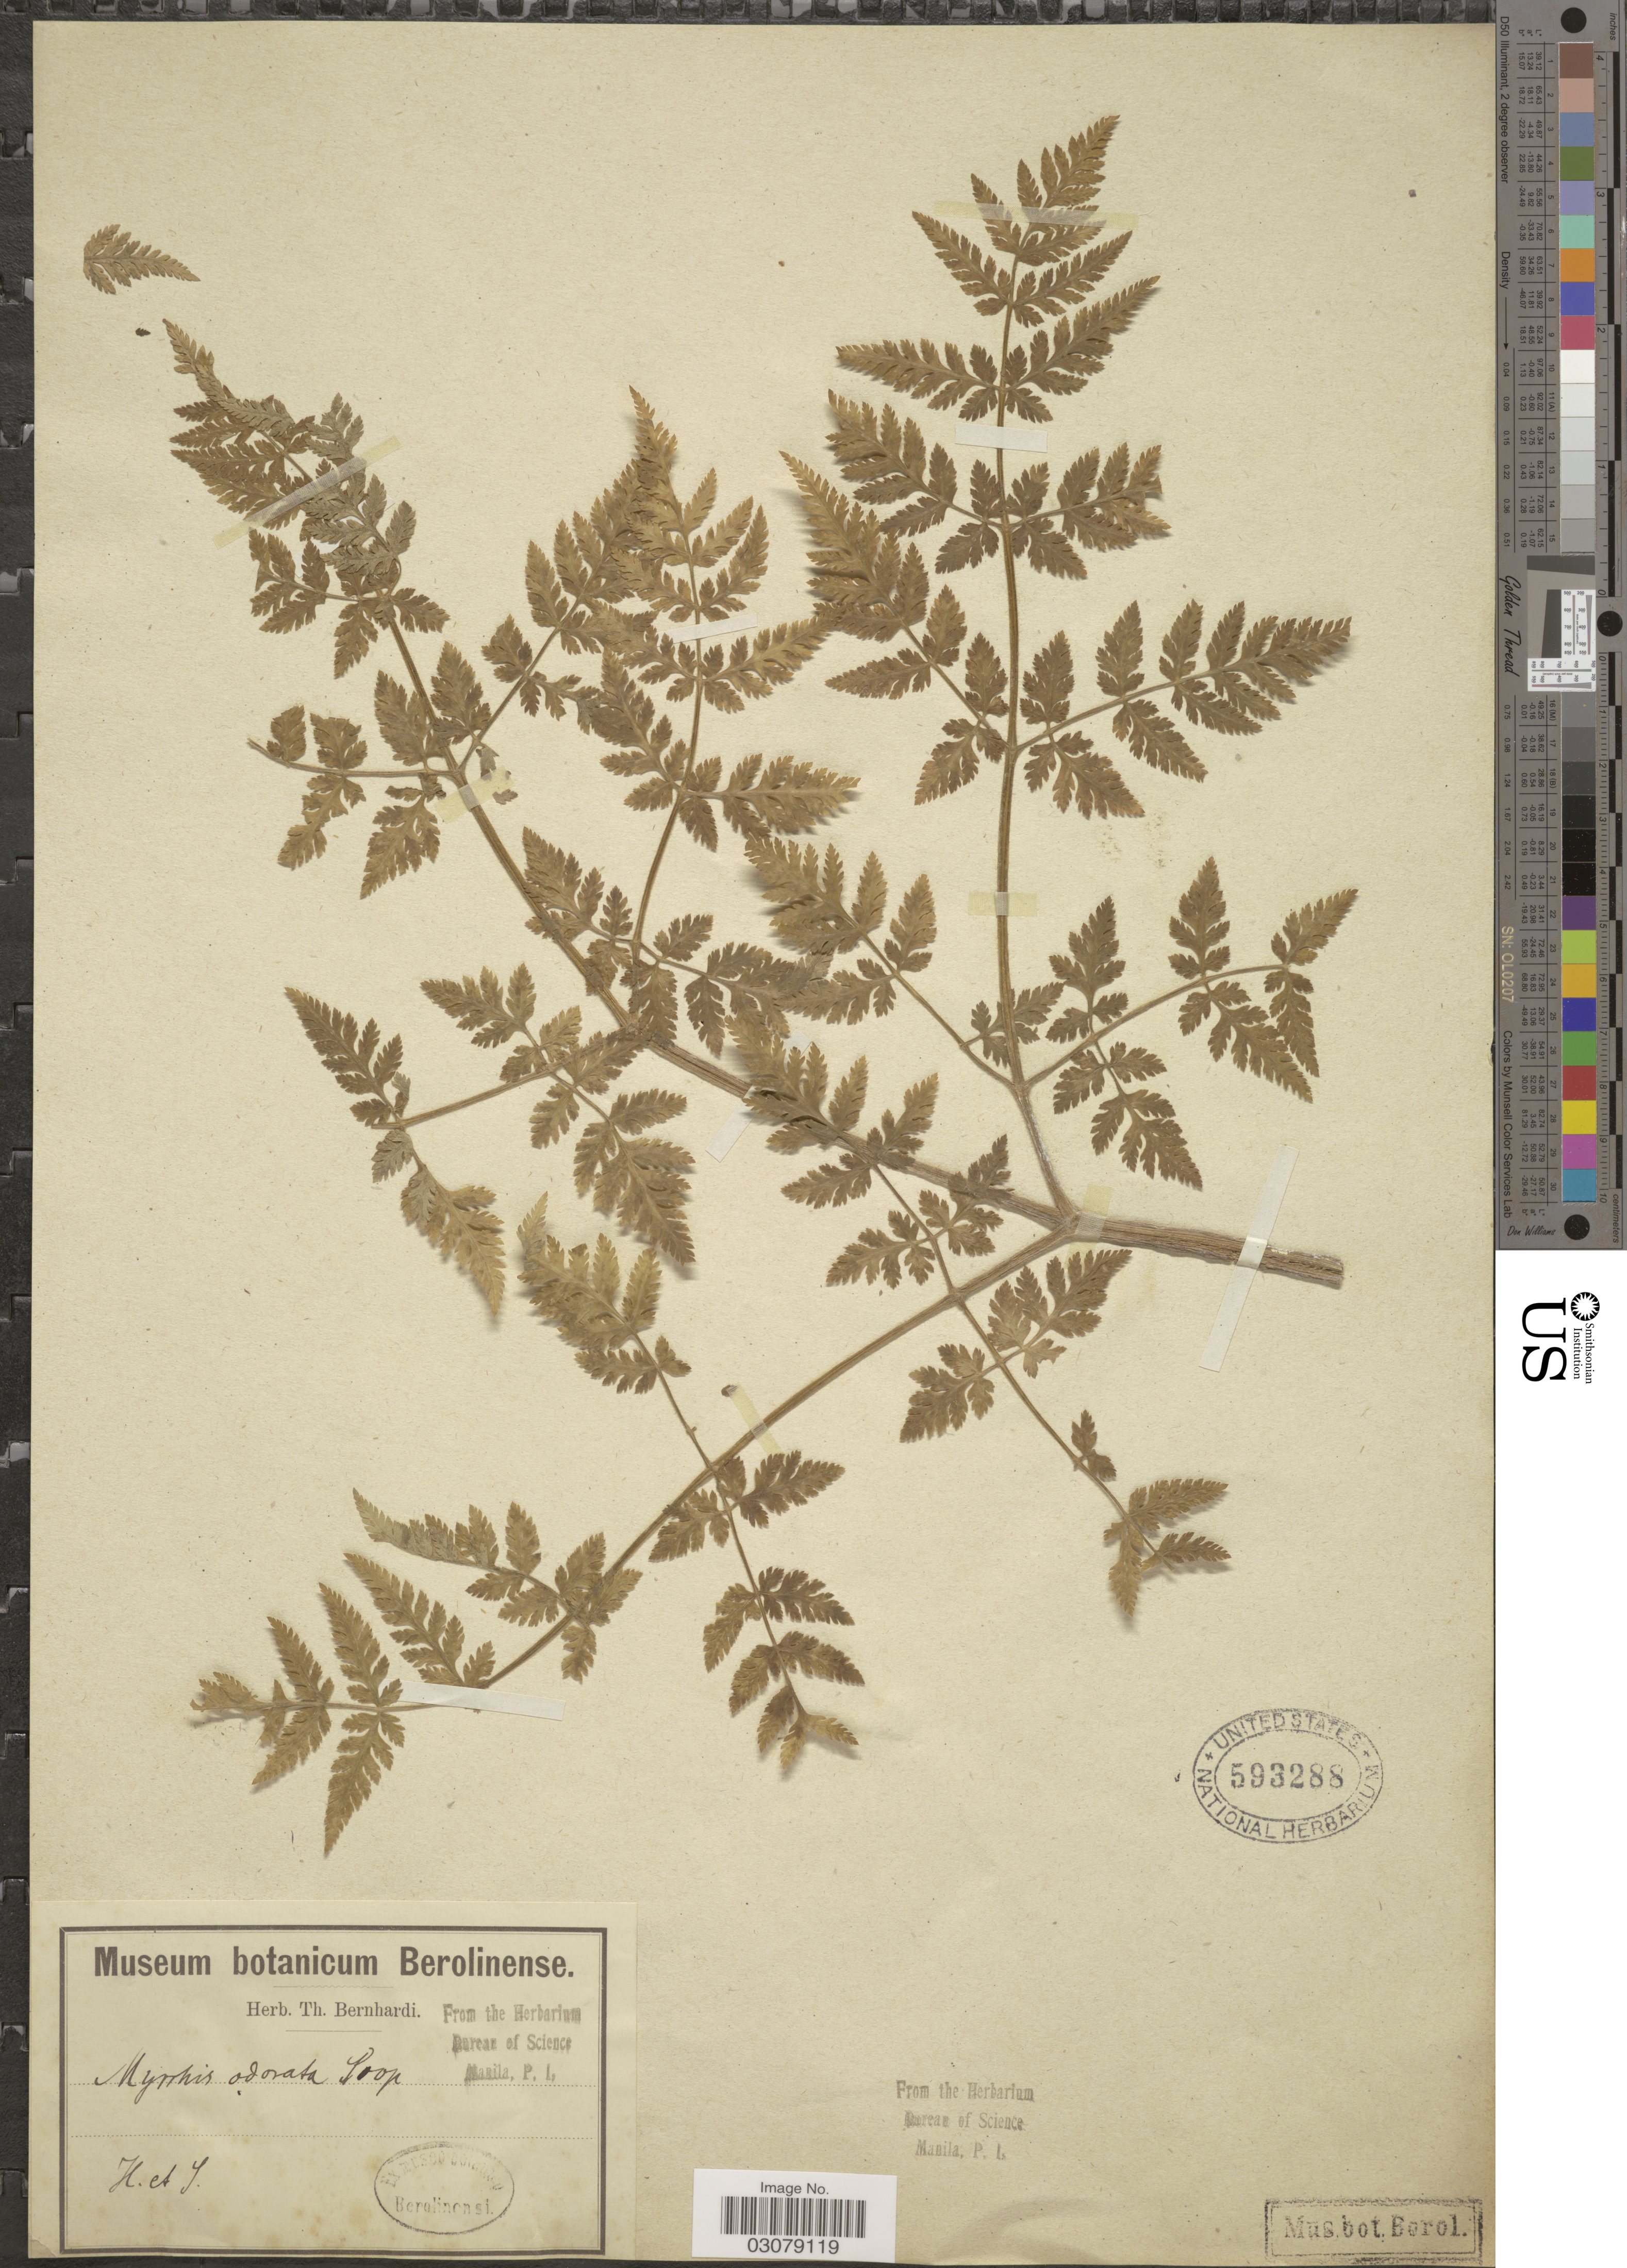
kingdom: Plantae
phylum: Tracheophyta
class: Magnoliopsida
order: Apiales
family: Apiaceae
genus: Myrrhis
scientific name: Myrrhis odorata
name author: (L.) Scop.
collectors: Ex herb. Th. Bernhardi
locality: H. et S [interpreted]. [unsure placement]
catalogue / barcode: US 593288